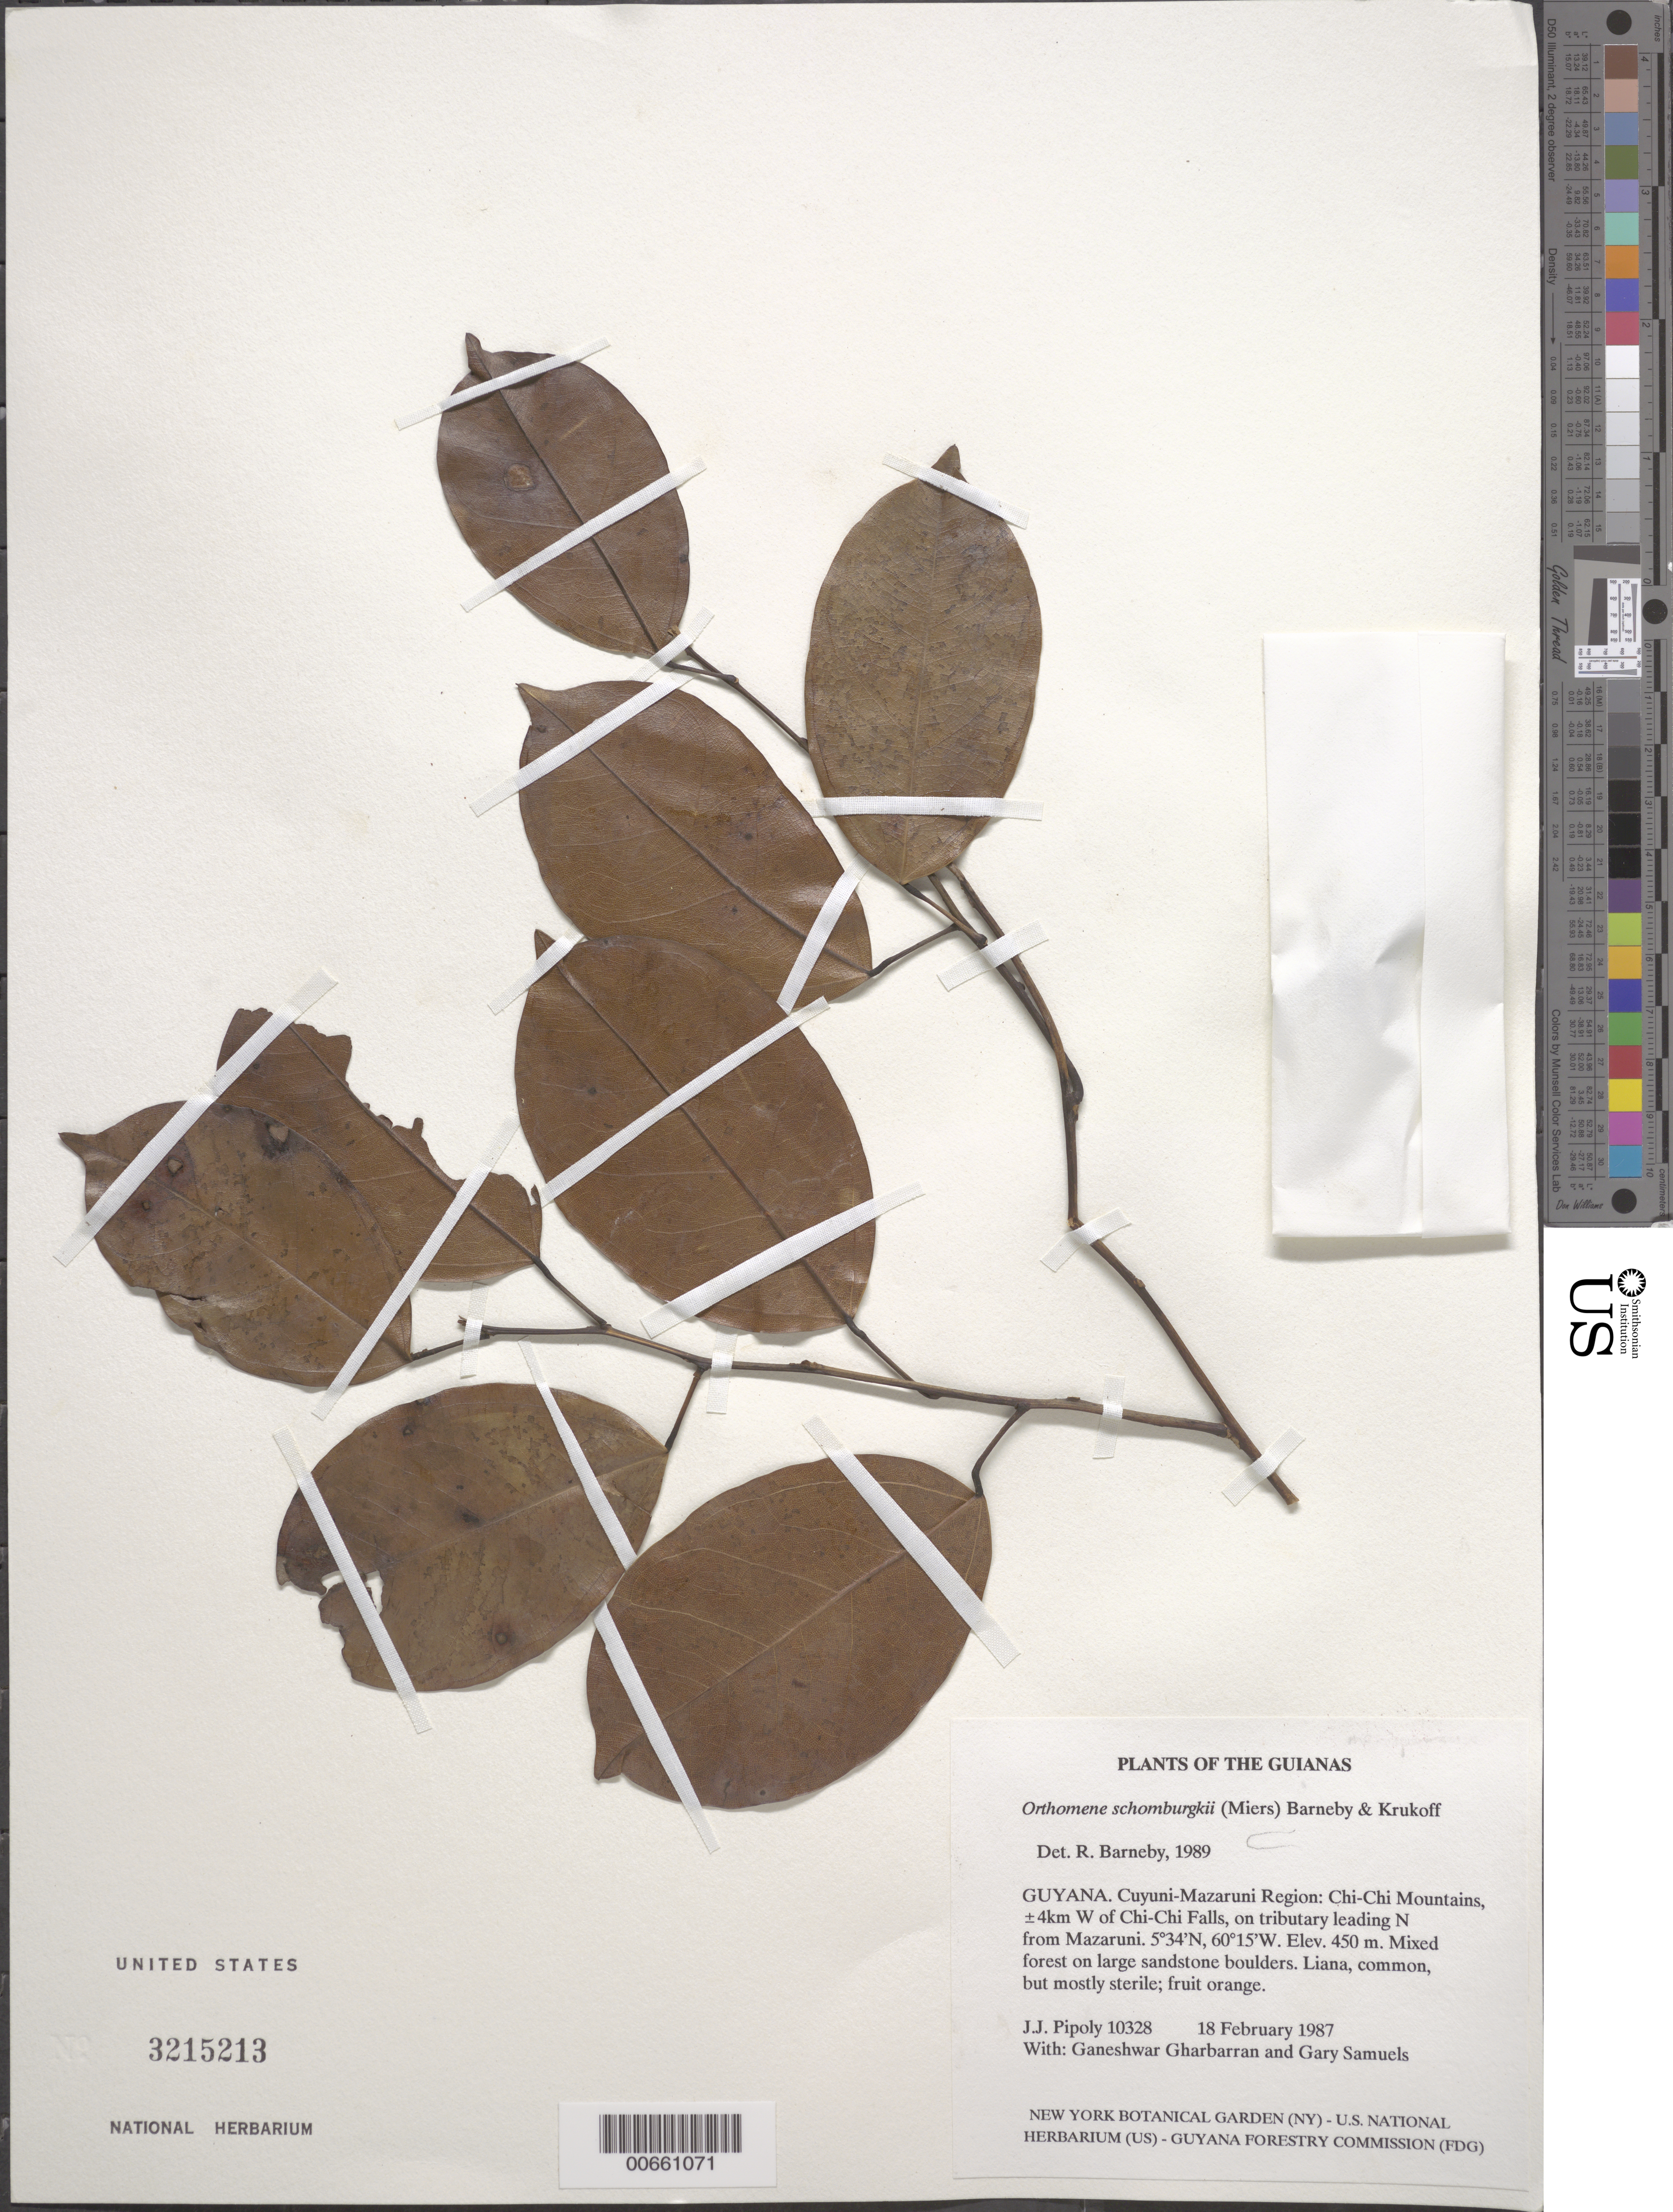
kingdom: Plantae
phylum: Tracheophyta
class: Magnoliopsida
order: Ranunculales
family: Menispermaceae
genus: Anomospermum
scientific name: Anomospermum schomburgkii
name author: Miers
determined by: Strong, Mark T., (BOT), Smithsonian Institution - National Museum of Natural History (UNITED STATES)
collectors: J. J. Pipoly, G. Gharbarran & G. Samuels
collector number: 10328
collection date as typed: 18 February 1987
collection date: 1987-02-18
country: Guyana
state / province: Cuyuni-Mazaruni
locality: Chi-Chi Mountains, ±4km W of Chi-Chi Falls, on tributary leading N from Mazaruni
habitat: Mixed forest on large sandstone boulders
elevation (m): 450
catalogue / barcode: US 3215213